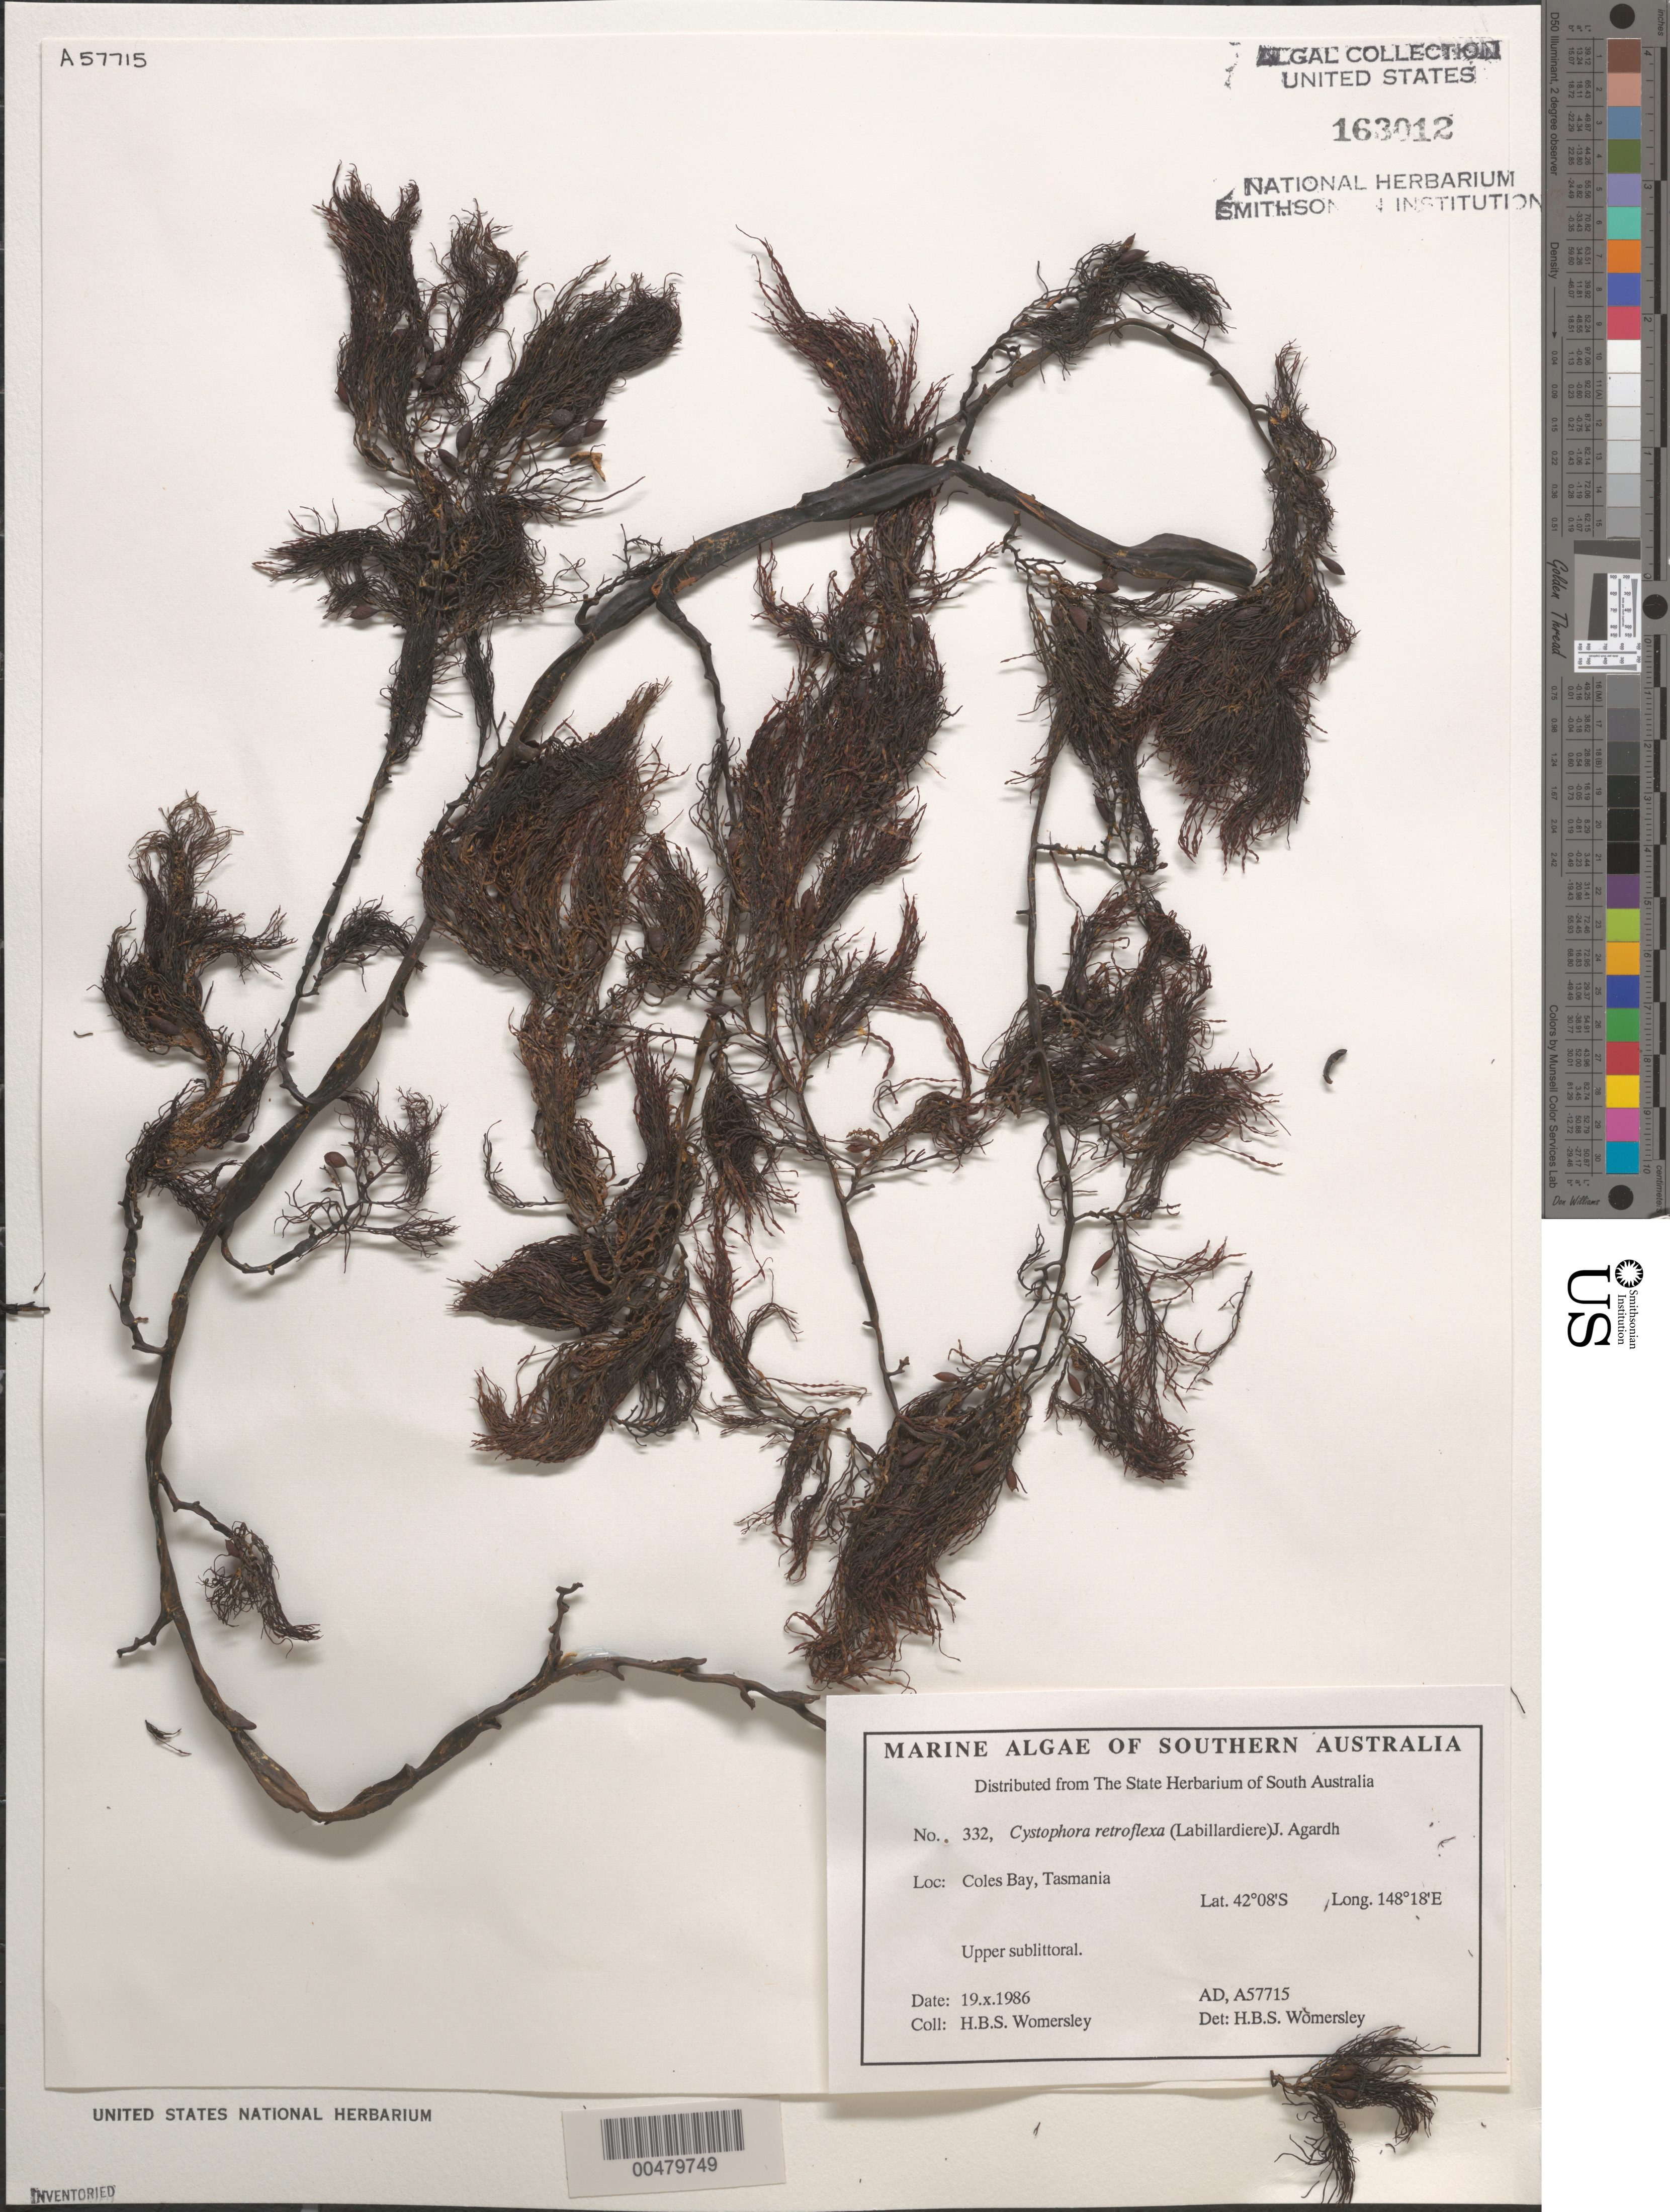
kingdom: Chromista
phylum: Ochrophyta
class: Phaeophyceae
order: Fucales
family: Sargassaceae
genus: Cystophora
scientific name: Cystophora retroflexa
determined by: Womersley, H. B. S.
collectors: H. B. S. Womersley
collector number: AD A57715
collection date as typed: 19 Oct 1986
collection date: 1986-10-19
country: Australia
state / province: Tasmania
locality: Coles Bay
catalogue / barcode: US 163012